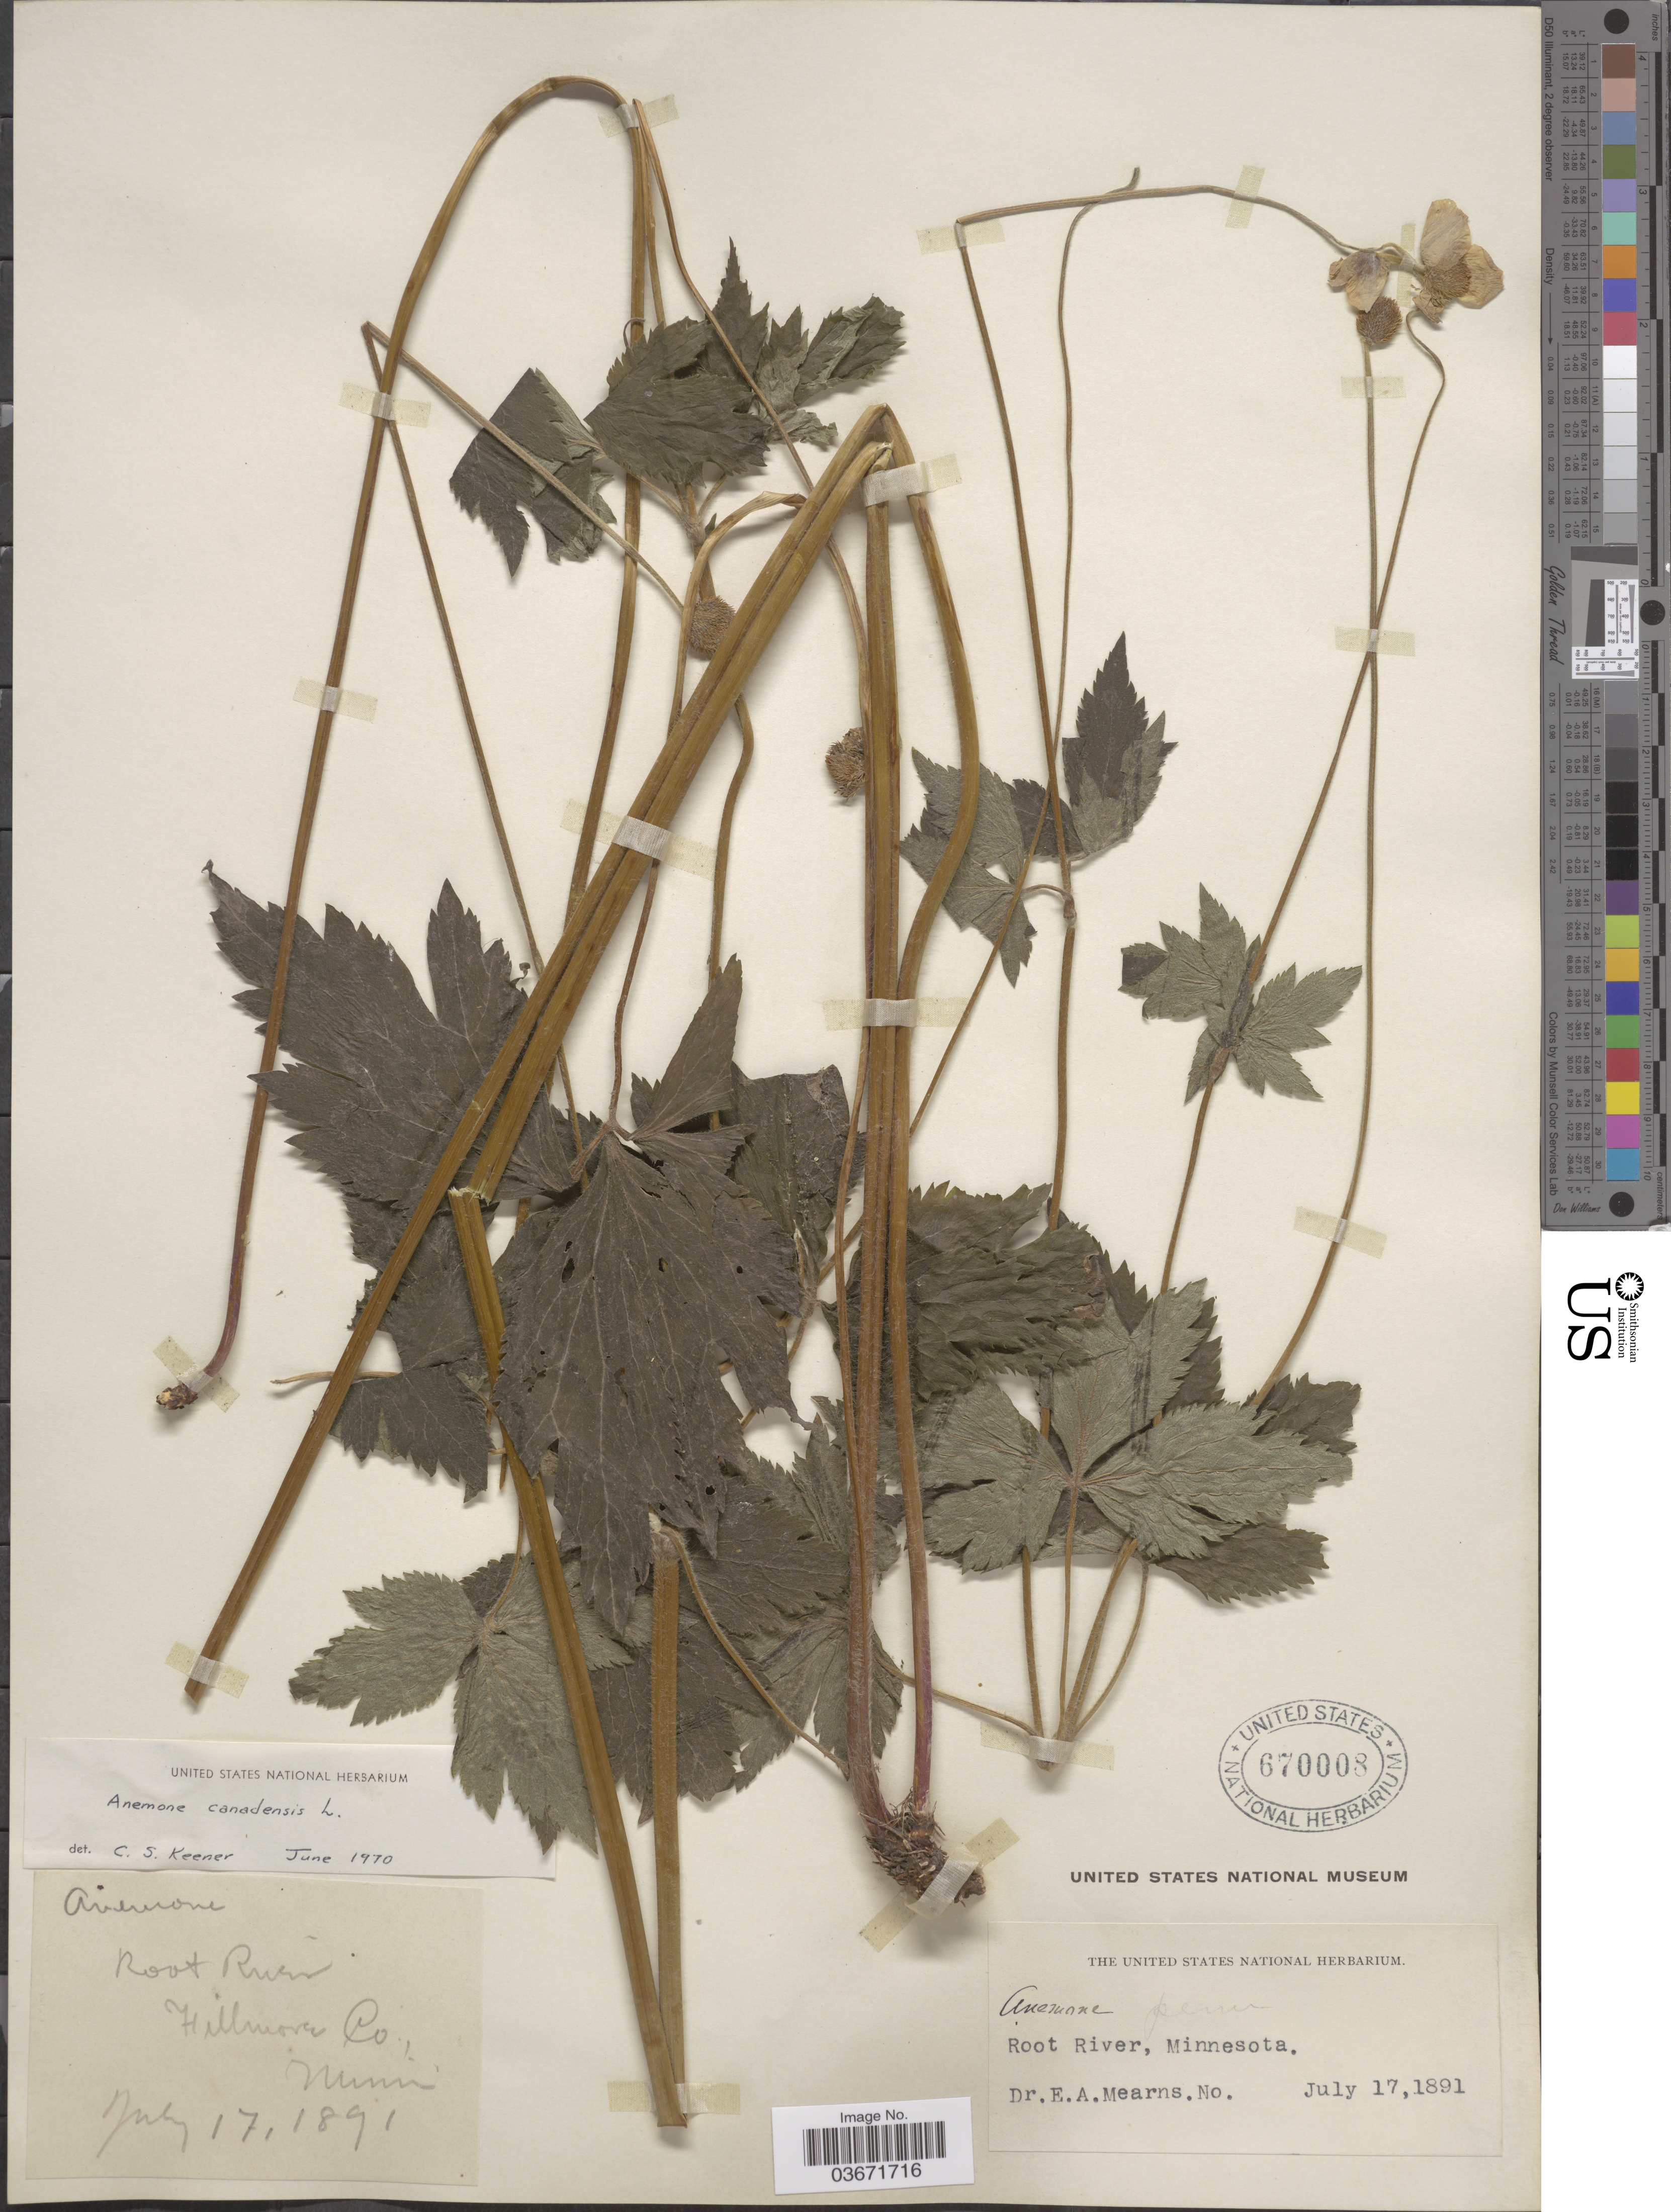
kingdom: Plantae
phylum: Tracheophyta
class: Magnoliopsida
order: Ranunculales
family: Ranunculaceae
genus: Anemone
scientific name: Anemone canadensis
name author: L.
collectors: E. A. Mearns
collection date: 1891-07-17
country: United States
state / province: Minnesota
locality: Root River, Hillmore Co.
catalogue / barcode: US 670008